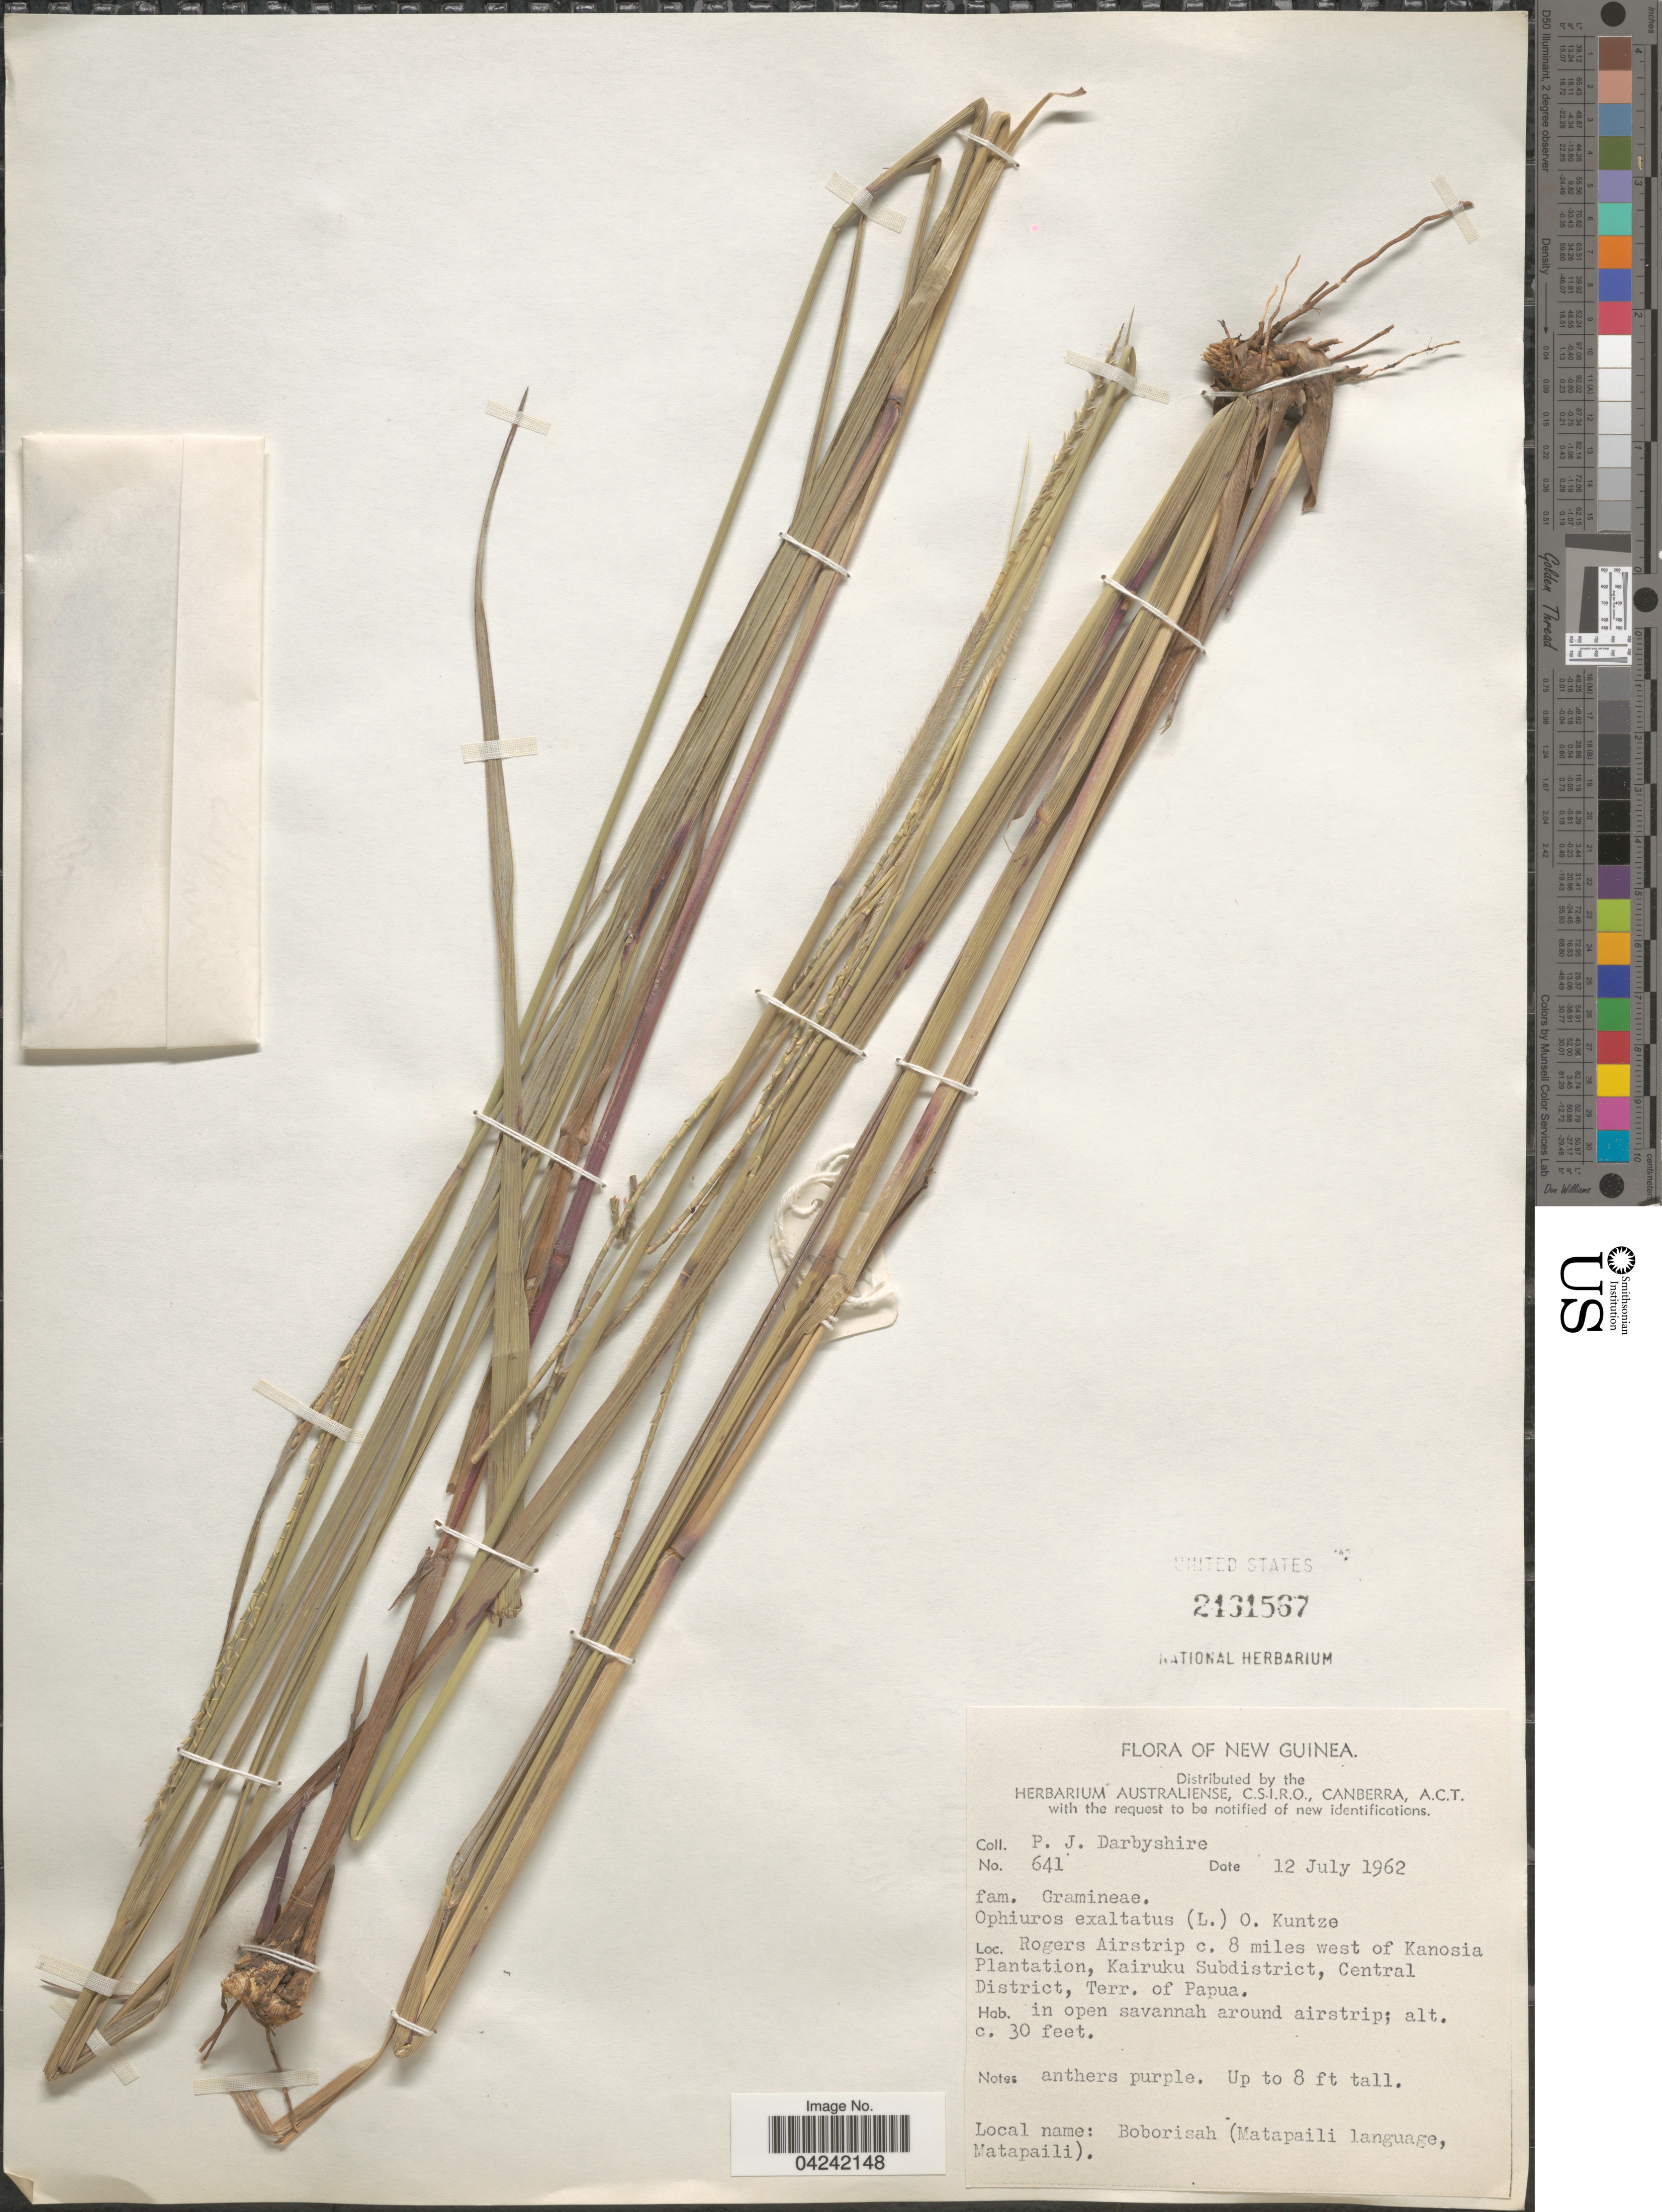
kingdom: Plantae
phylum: Tracheophyta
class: Liliopsida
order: Poales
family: Poaceae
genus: Ophiuros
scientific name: Ophiuros sp.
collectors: P. Darbyshire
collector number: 641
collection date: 1962-06-12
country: Papua New Guinea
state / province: Central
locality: New Guinea. Rogers Airstrip c. 8 miles west of Kanosia Plantation, Kairuku Subdistrict, Central District, Terr. of Papua.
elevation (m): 9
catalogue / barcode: US 2461567